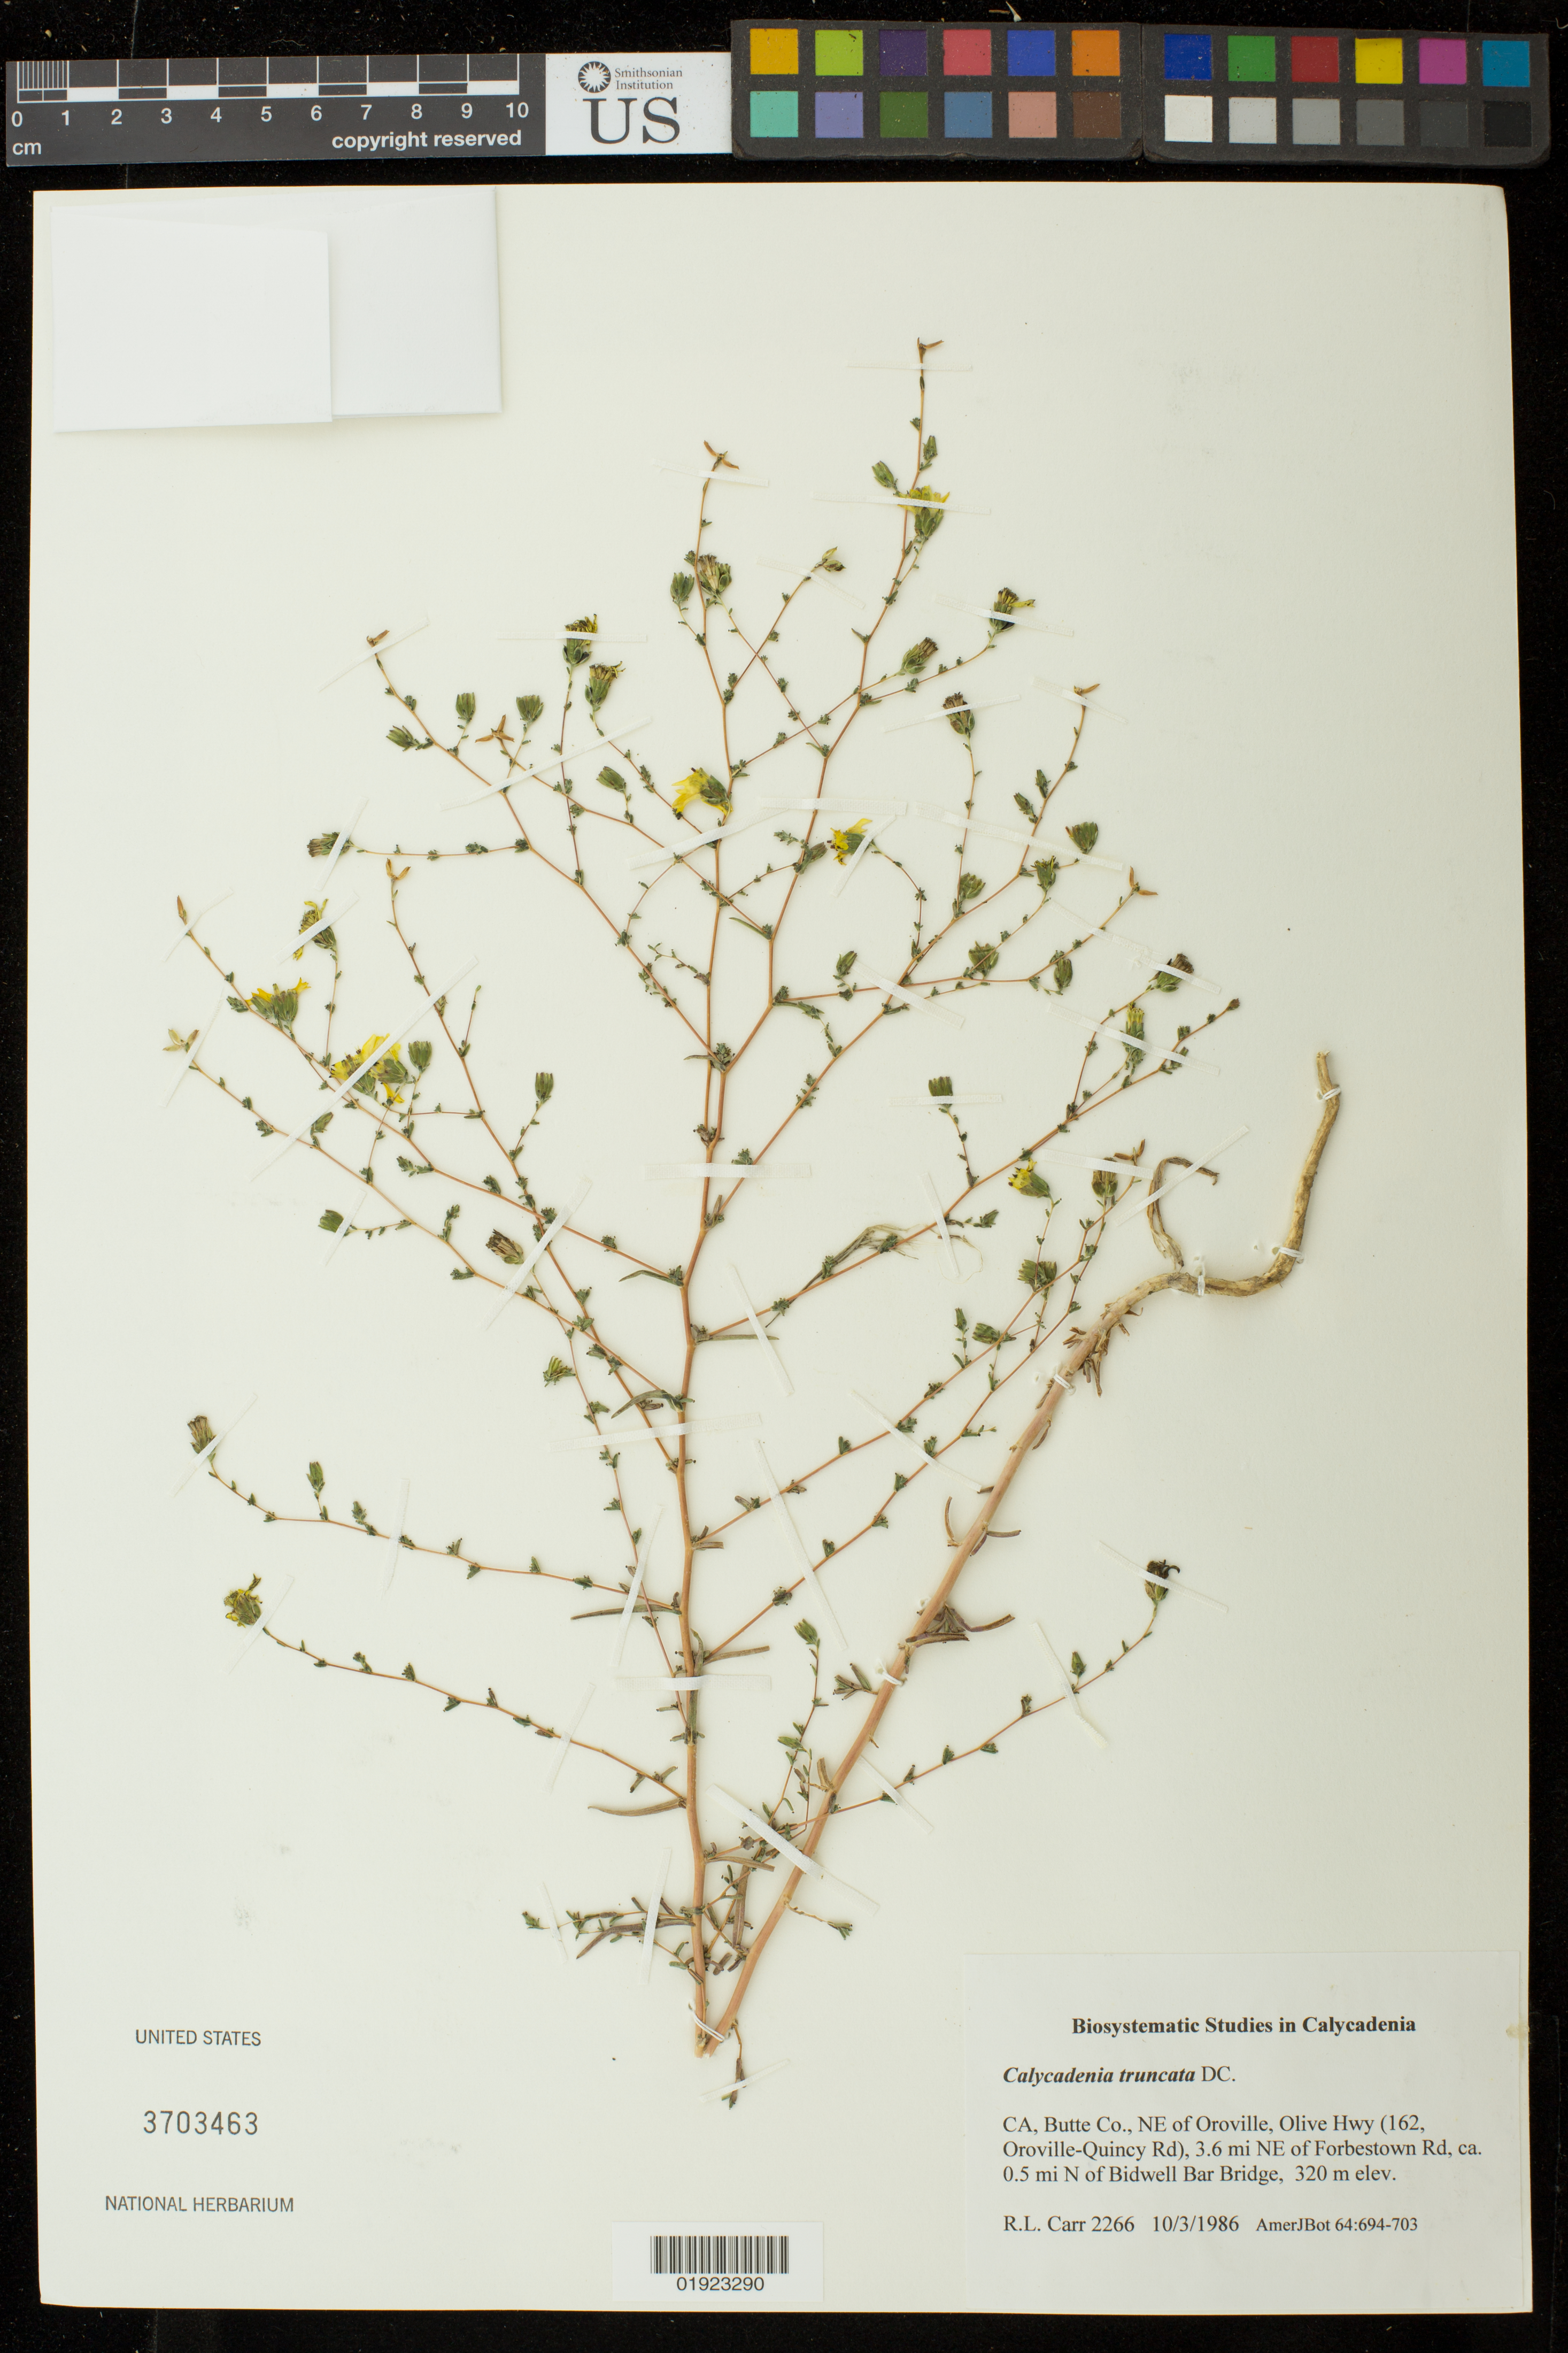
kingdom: Plantae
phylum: Tracheophyta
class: Magnoliopsida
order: Asterales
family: Asteraceae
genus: Calycadenia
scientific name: Calycadenia truncata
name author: DC.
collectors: R. Carr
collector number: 2266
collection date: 1986-10-03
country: United States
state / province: California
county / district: Butte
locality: NE of Oroville, Olive Hwy (162, Oroville-Quincy Rd), 3.6 mi NE of Forbestown Rd, ca. 0.5 mi N of Bidwell Bar Bridge.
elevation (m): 320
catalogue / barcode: US 3703463